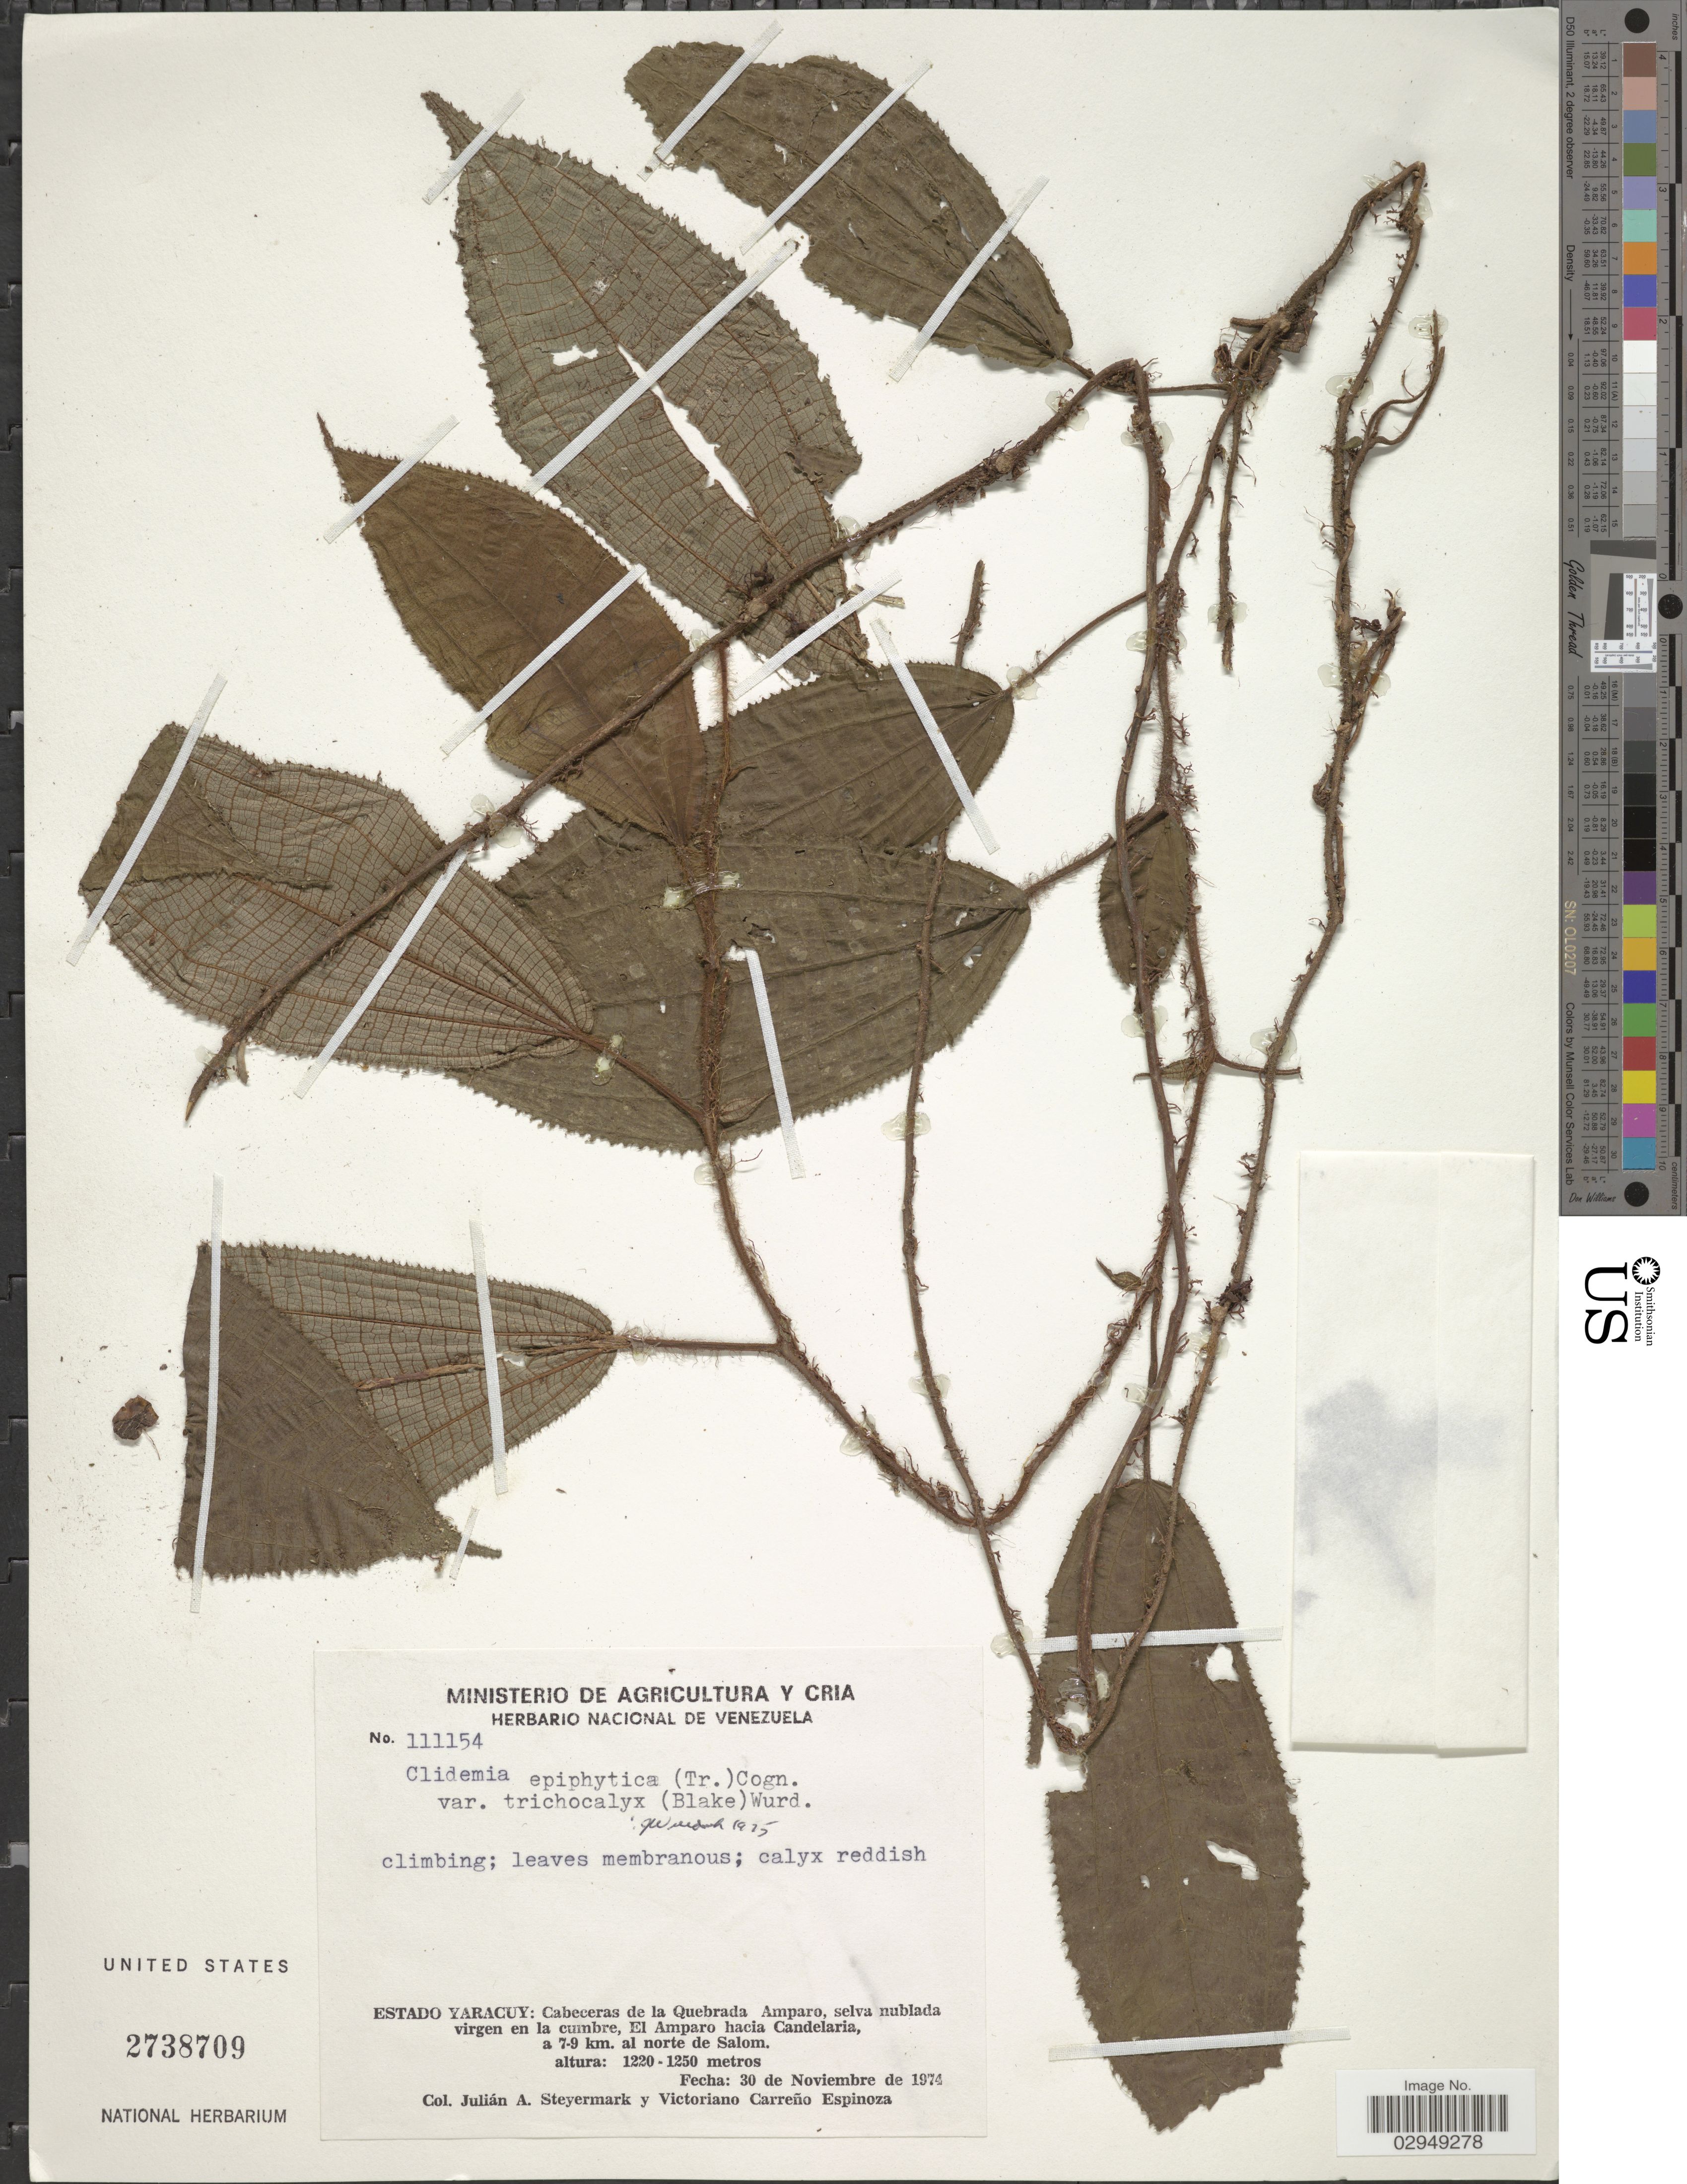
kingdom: Plantae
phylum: Tracheophyta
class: Magnoliopsida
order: Myrtales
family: Melastomataceae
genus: Clidemia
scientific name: Clidemia epiphytica var. trichocalyx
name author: (S.F. Blake) Wurdack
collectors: J. Steyermark & V. Carreño E.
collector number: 111154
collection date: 1974-11-30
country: Venezuela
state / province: Yaracuy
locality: Cabeceras de la Quebrada Amparo, selva nublada virgen en la cumbre, El Amparo hacia Candelaria, a 7-9 km. al norte de Salom.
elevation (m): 1220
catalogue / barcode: US 2738709